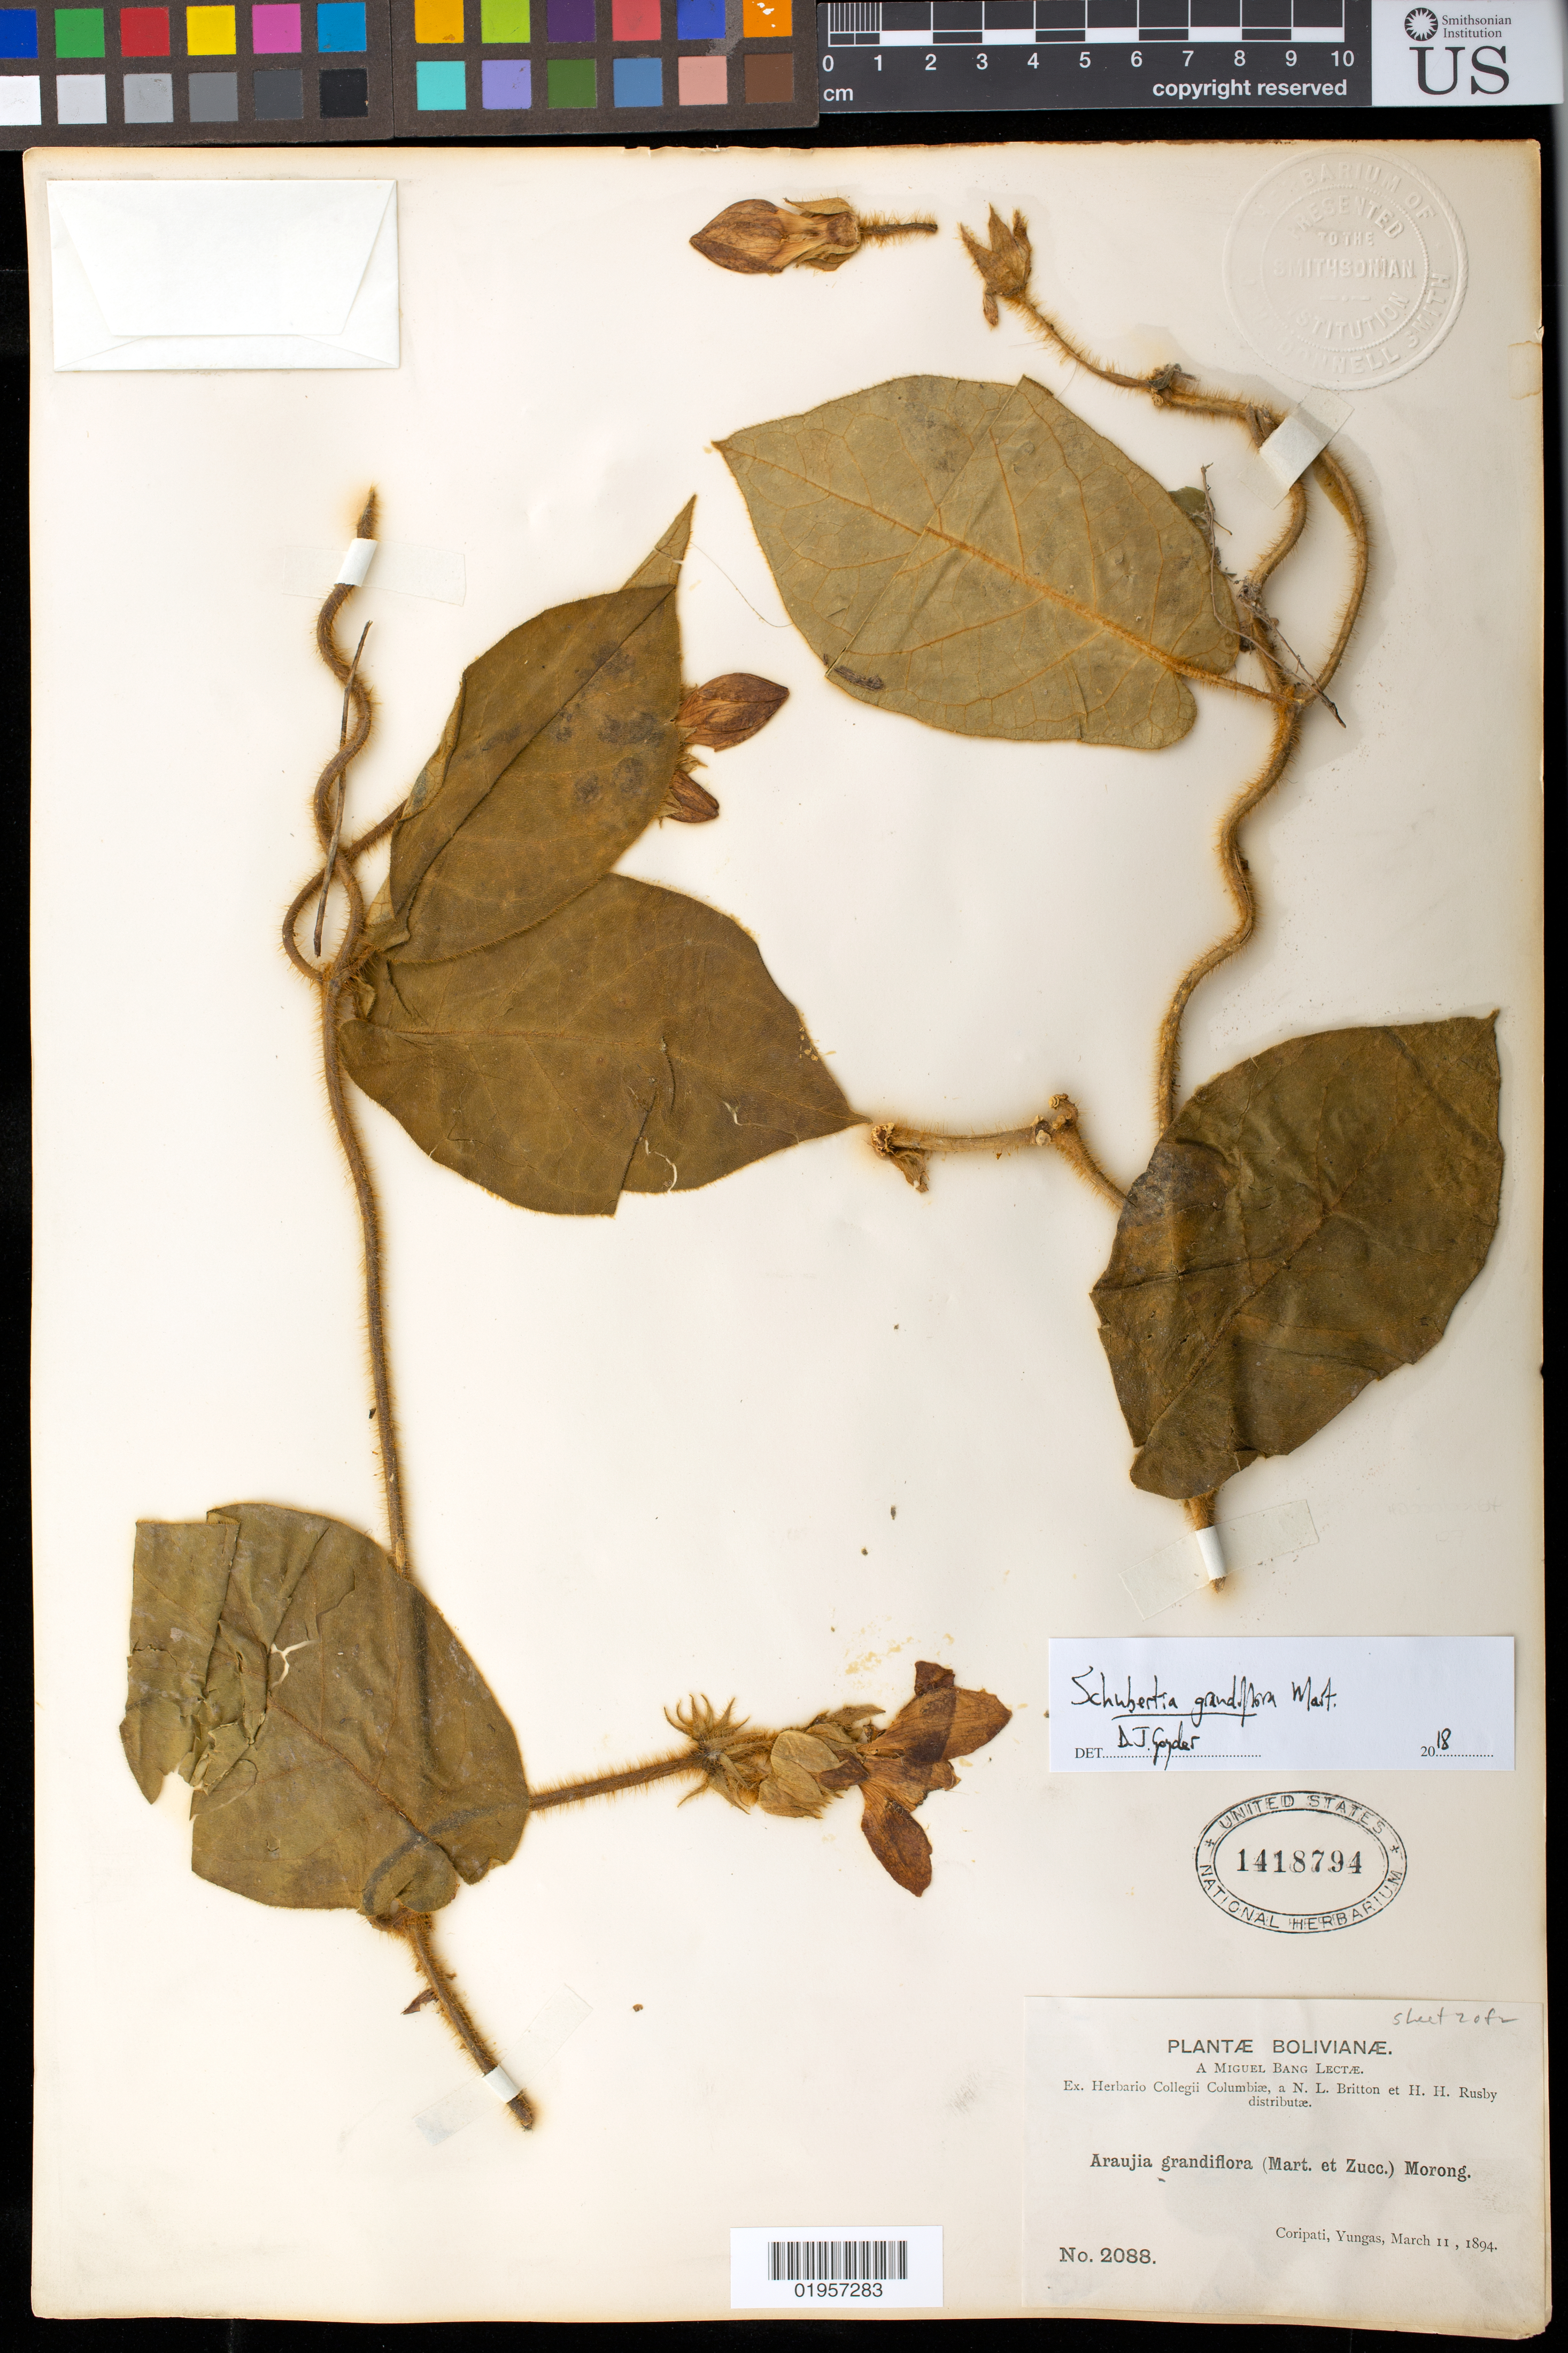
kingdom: Plantae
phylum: Tracheophyta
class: Magnoliopsida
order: Gentianales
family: Apocynaceae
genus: Schubertia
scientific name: Schubertia grandiflora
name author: Mart.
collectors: M. Bang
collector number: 2088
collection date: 1894-03-11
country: Bolivia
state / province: La Paz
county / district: Nor Yungas / Sud Yungas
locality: Coripati.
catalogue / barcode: US 1418794